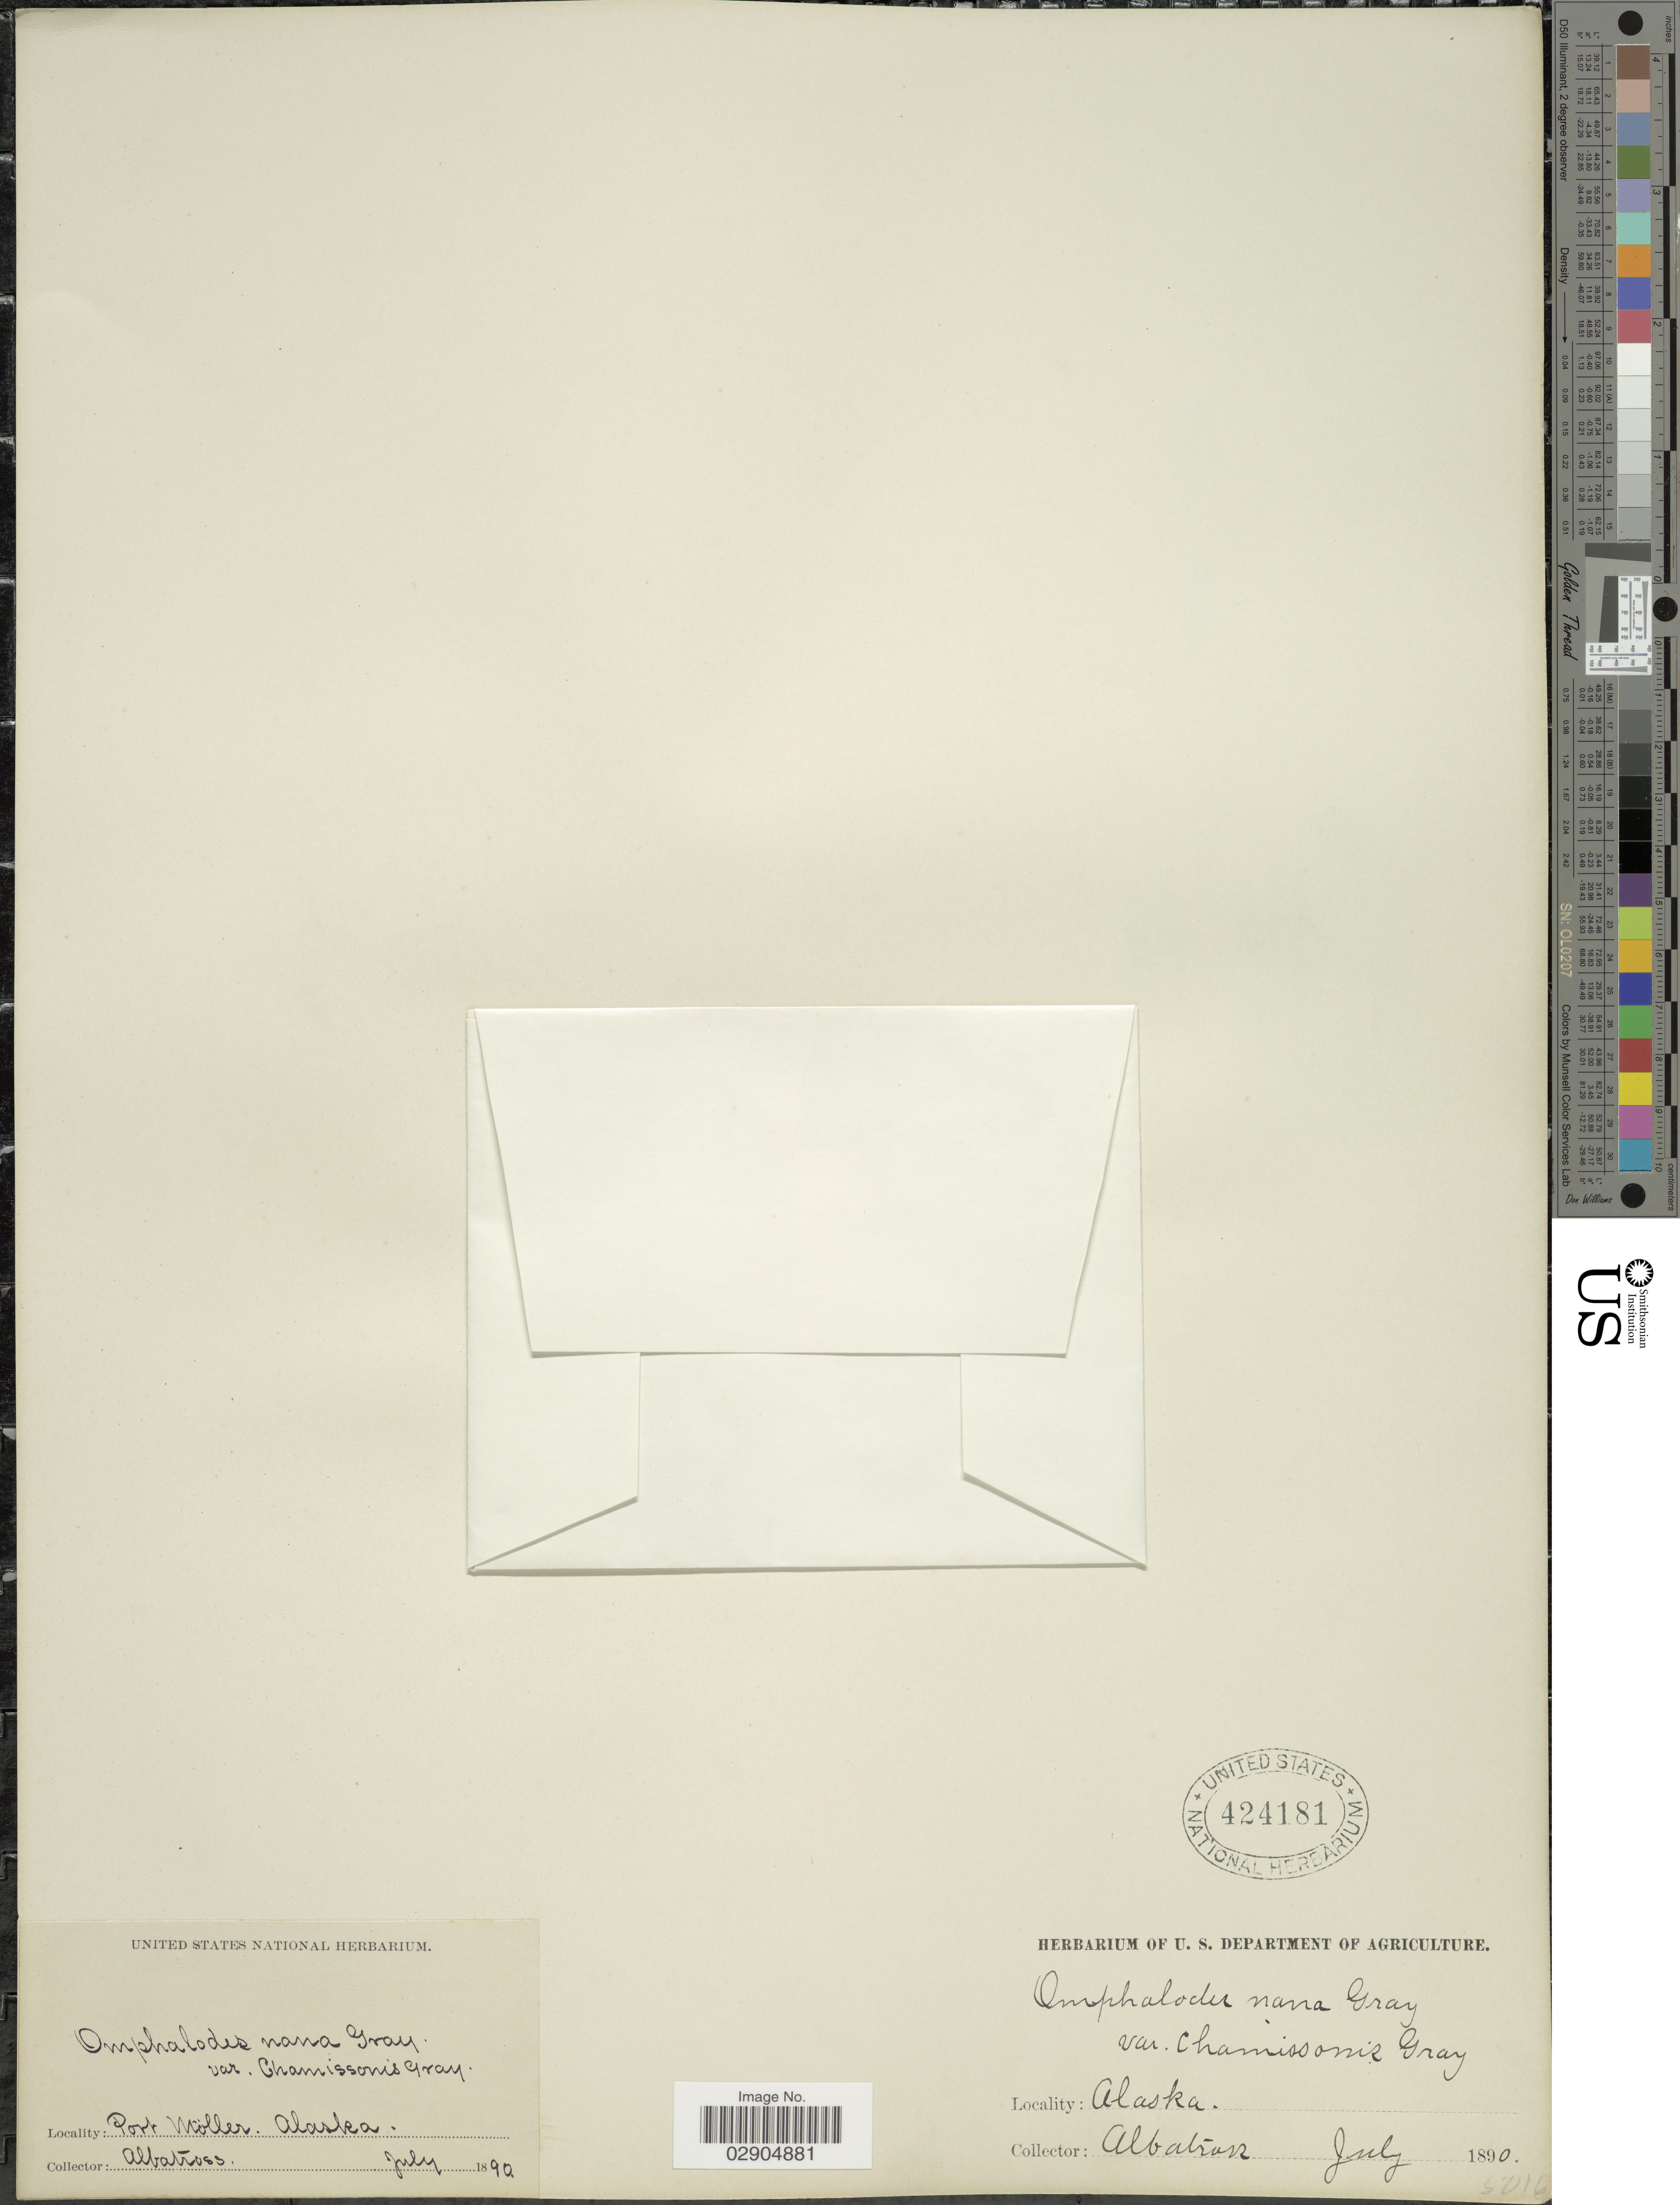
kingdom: Plantae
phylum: Tracheophyta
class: Magnoliopsida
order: Boraginales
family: Boraginaceae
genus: Eritrichium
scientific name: Eritrichium aretioides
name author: (Cham.) DC.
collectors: Albatross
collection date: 1890-07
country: United States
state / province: Alaska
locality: Port Moller.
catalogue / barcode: US 424181